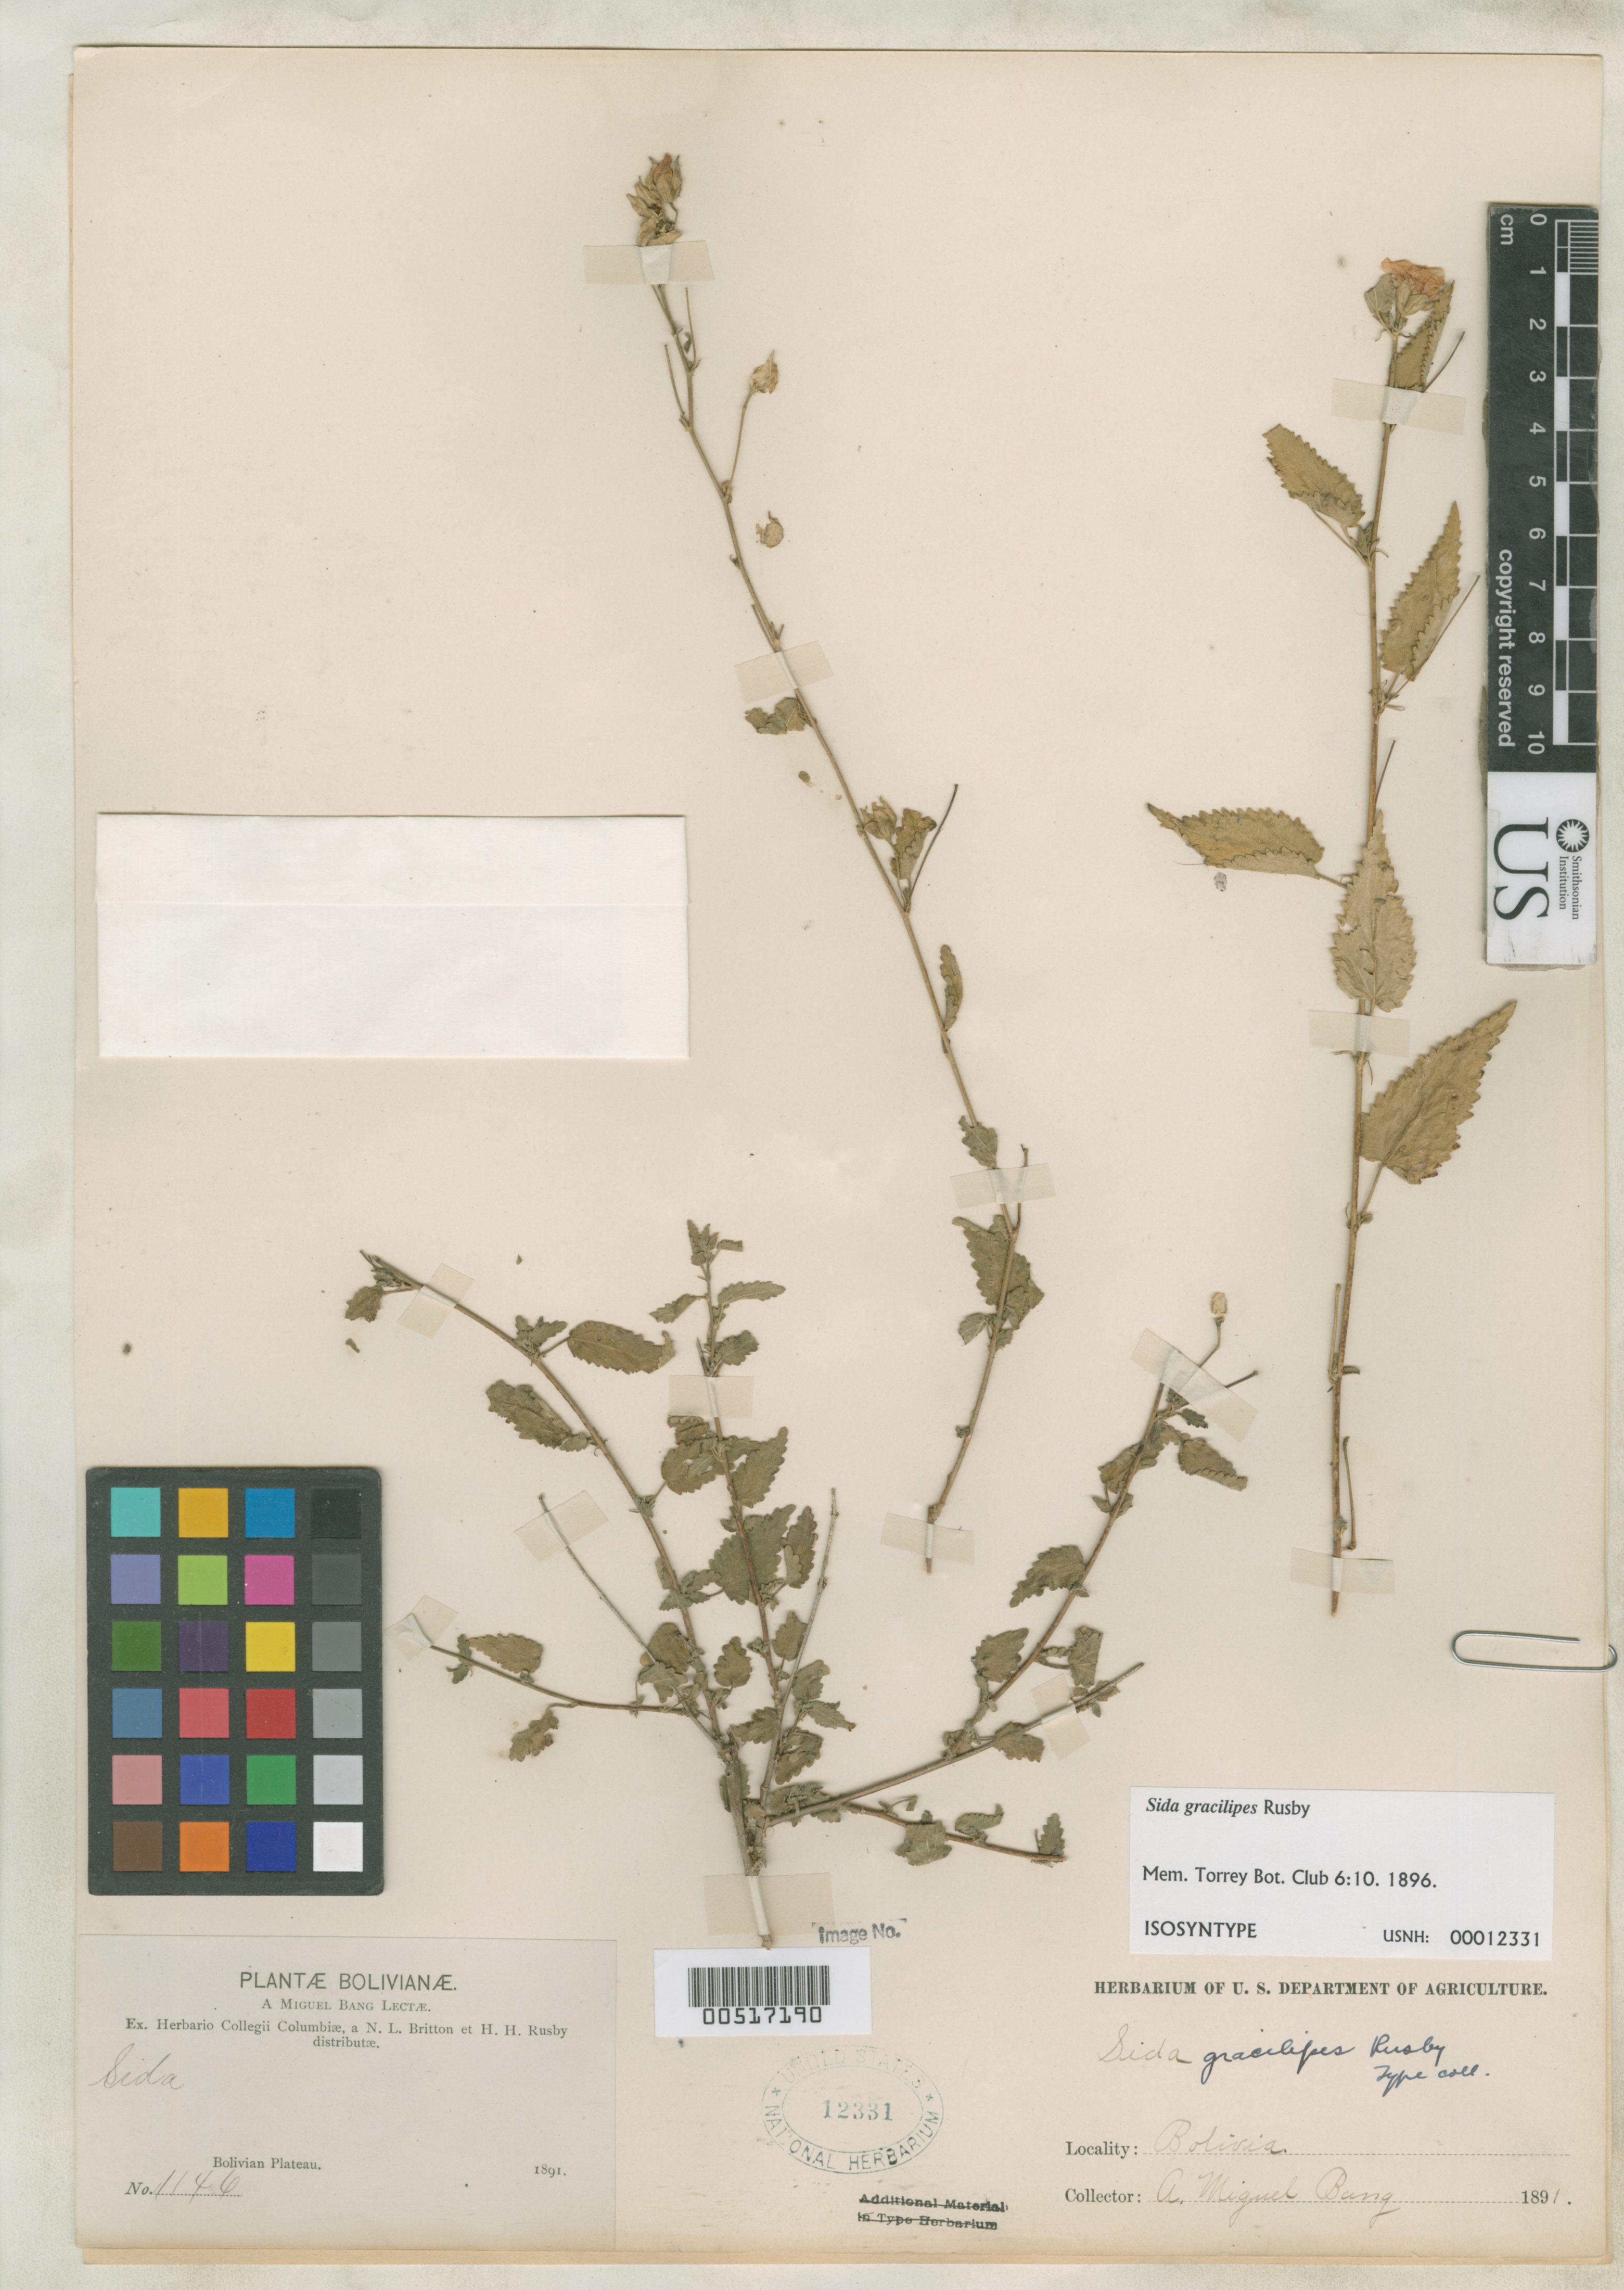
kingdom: Plantae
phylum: Tracheophyta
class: Magnoliopsida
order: Malvales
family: Malvaceae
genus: Sida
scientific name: Sida gracilipes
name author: Rusby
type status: Isotype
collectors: M. Bang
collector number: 1146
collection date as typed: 1891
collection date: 1891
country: Bolivia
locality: Bolivian Plateau.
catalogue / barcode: US 12331